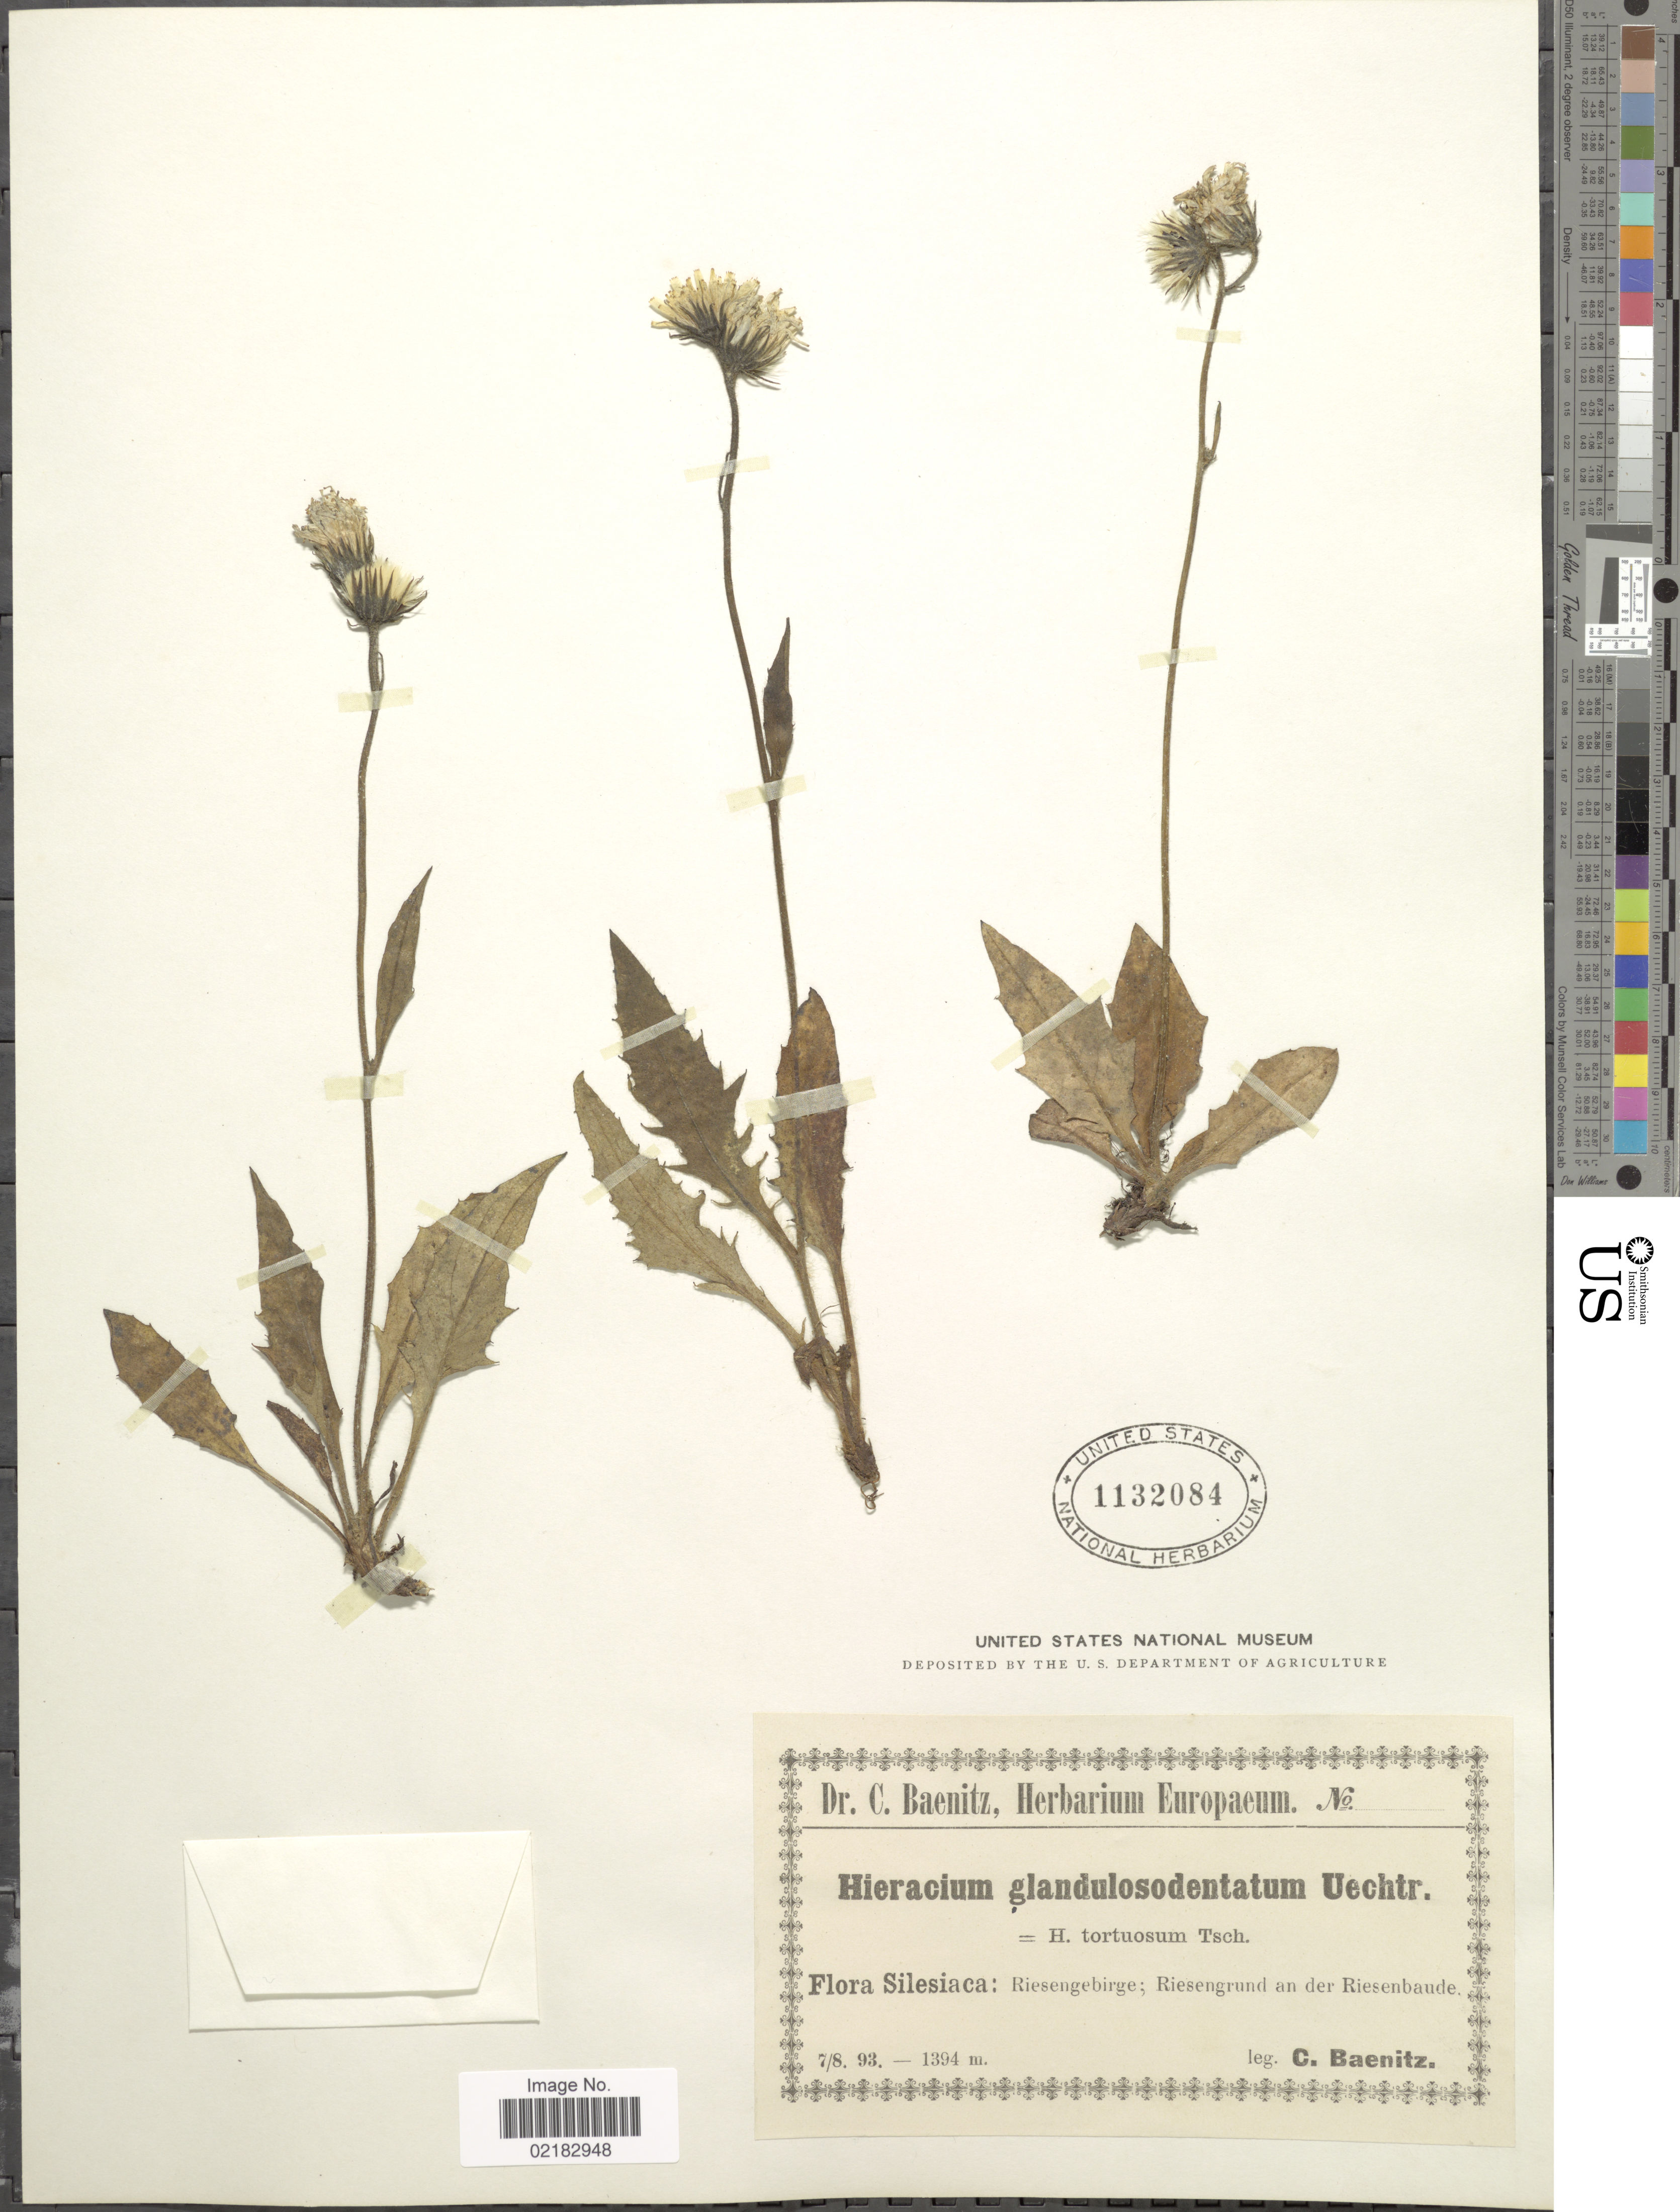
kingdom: Plantae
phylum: Tracheophyta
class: Magnoliopsida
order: Asterales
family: Asteraceae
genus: Hieracium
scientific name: Hieracium glandulosodentatum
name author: R. Uechtr.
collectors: C. G. Baenitz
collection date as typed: Transcribed d/m/y: 7/8/93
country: Poland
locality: Silesiaca: Riesengebirge; Riesengrund an der Riesenbaude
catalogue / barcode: US 1132084